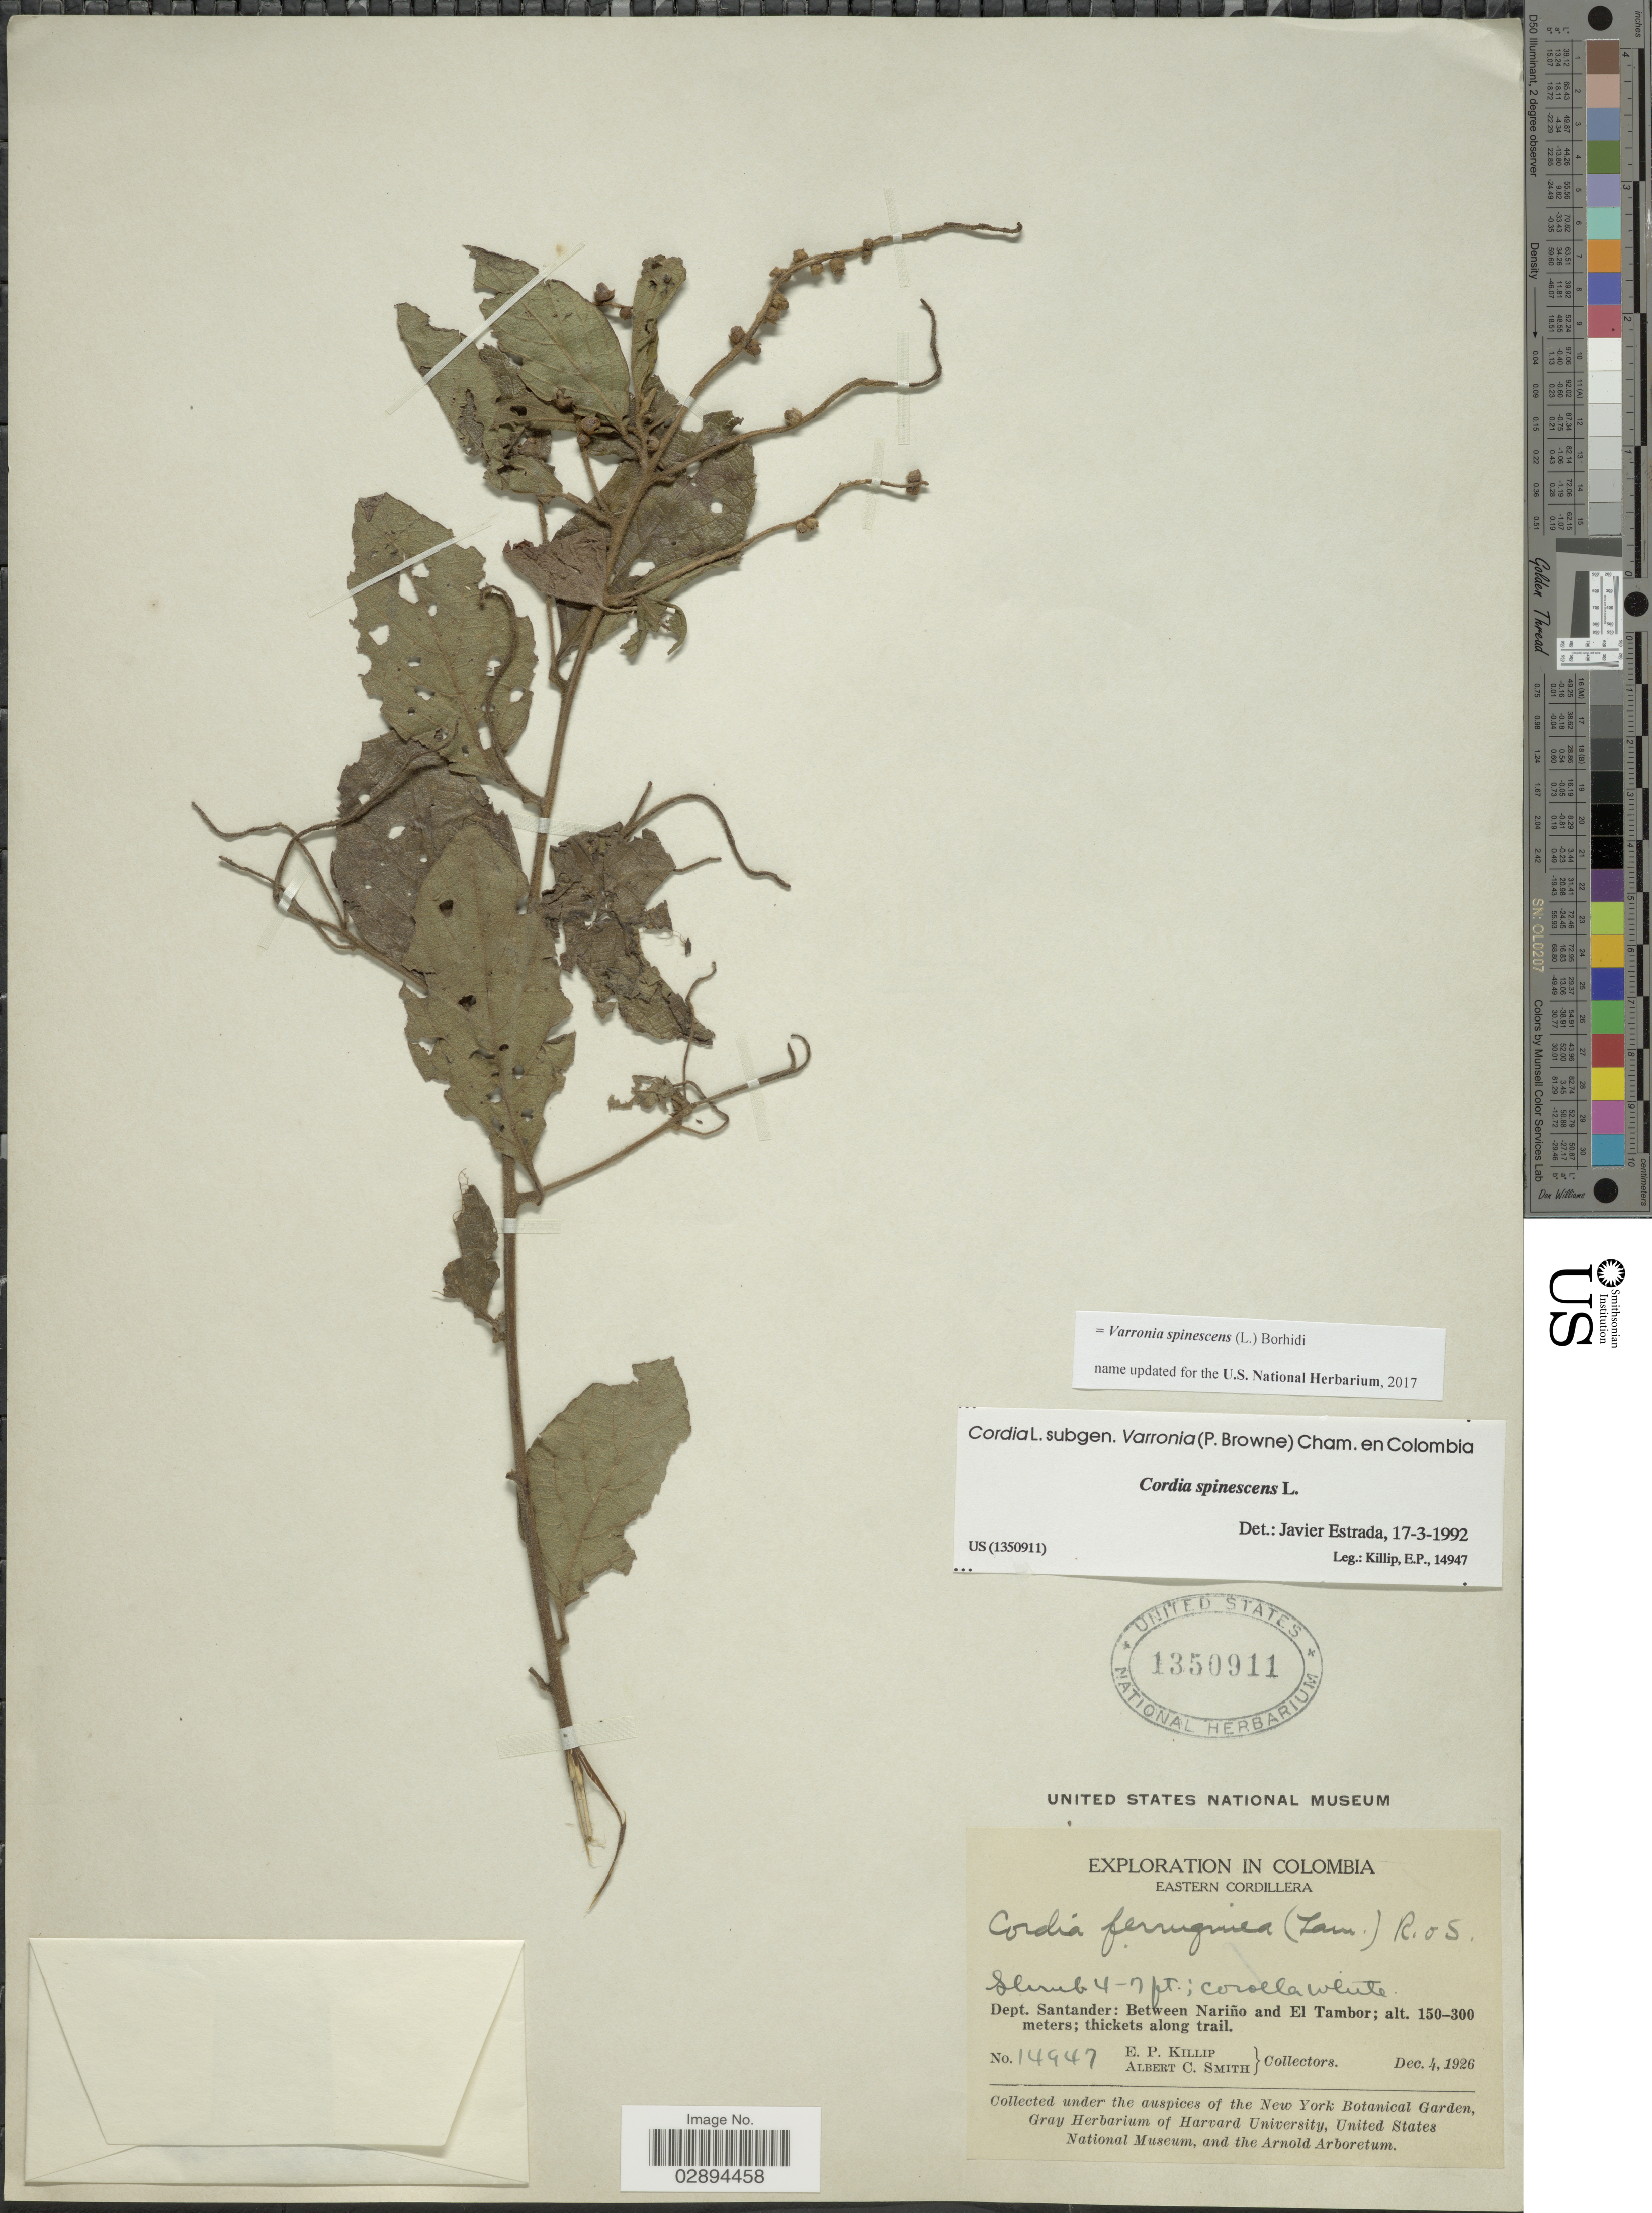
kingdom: Plantae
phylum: Tracheophyta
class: Magnoliopsida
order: Boraginales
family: Cordiaceae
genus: Varronia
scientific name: Varronia spinescens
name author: (L.) Borhidi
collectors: E. P. Killip & A. C. Smith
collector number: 14447*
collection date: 1926-12-04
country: Colombia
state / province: Santander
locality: Eastern Cordillera. Dept. Santander: Between Nariño and El Tambor.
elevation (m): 150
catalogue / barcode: US 1350911